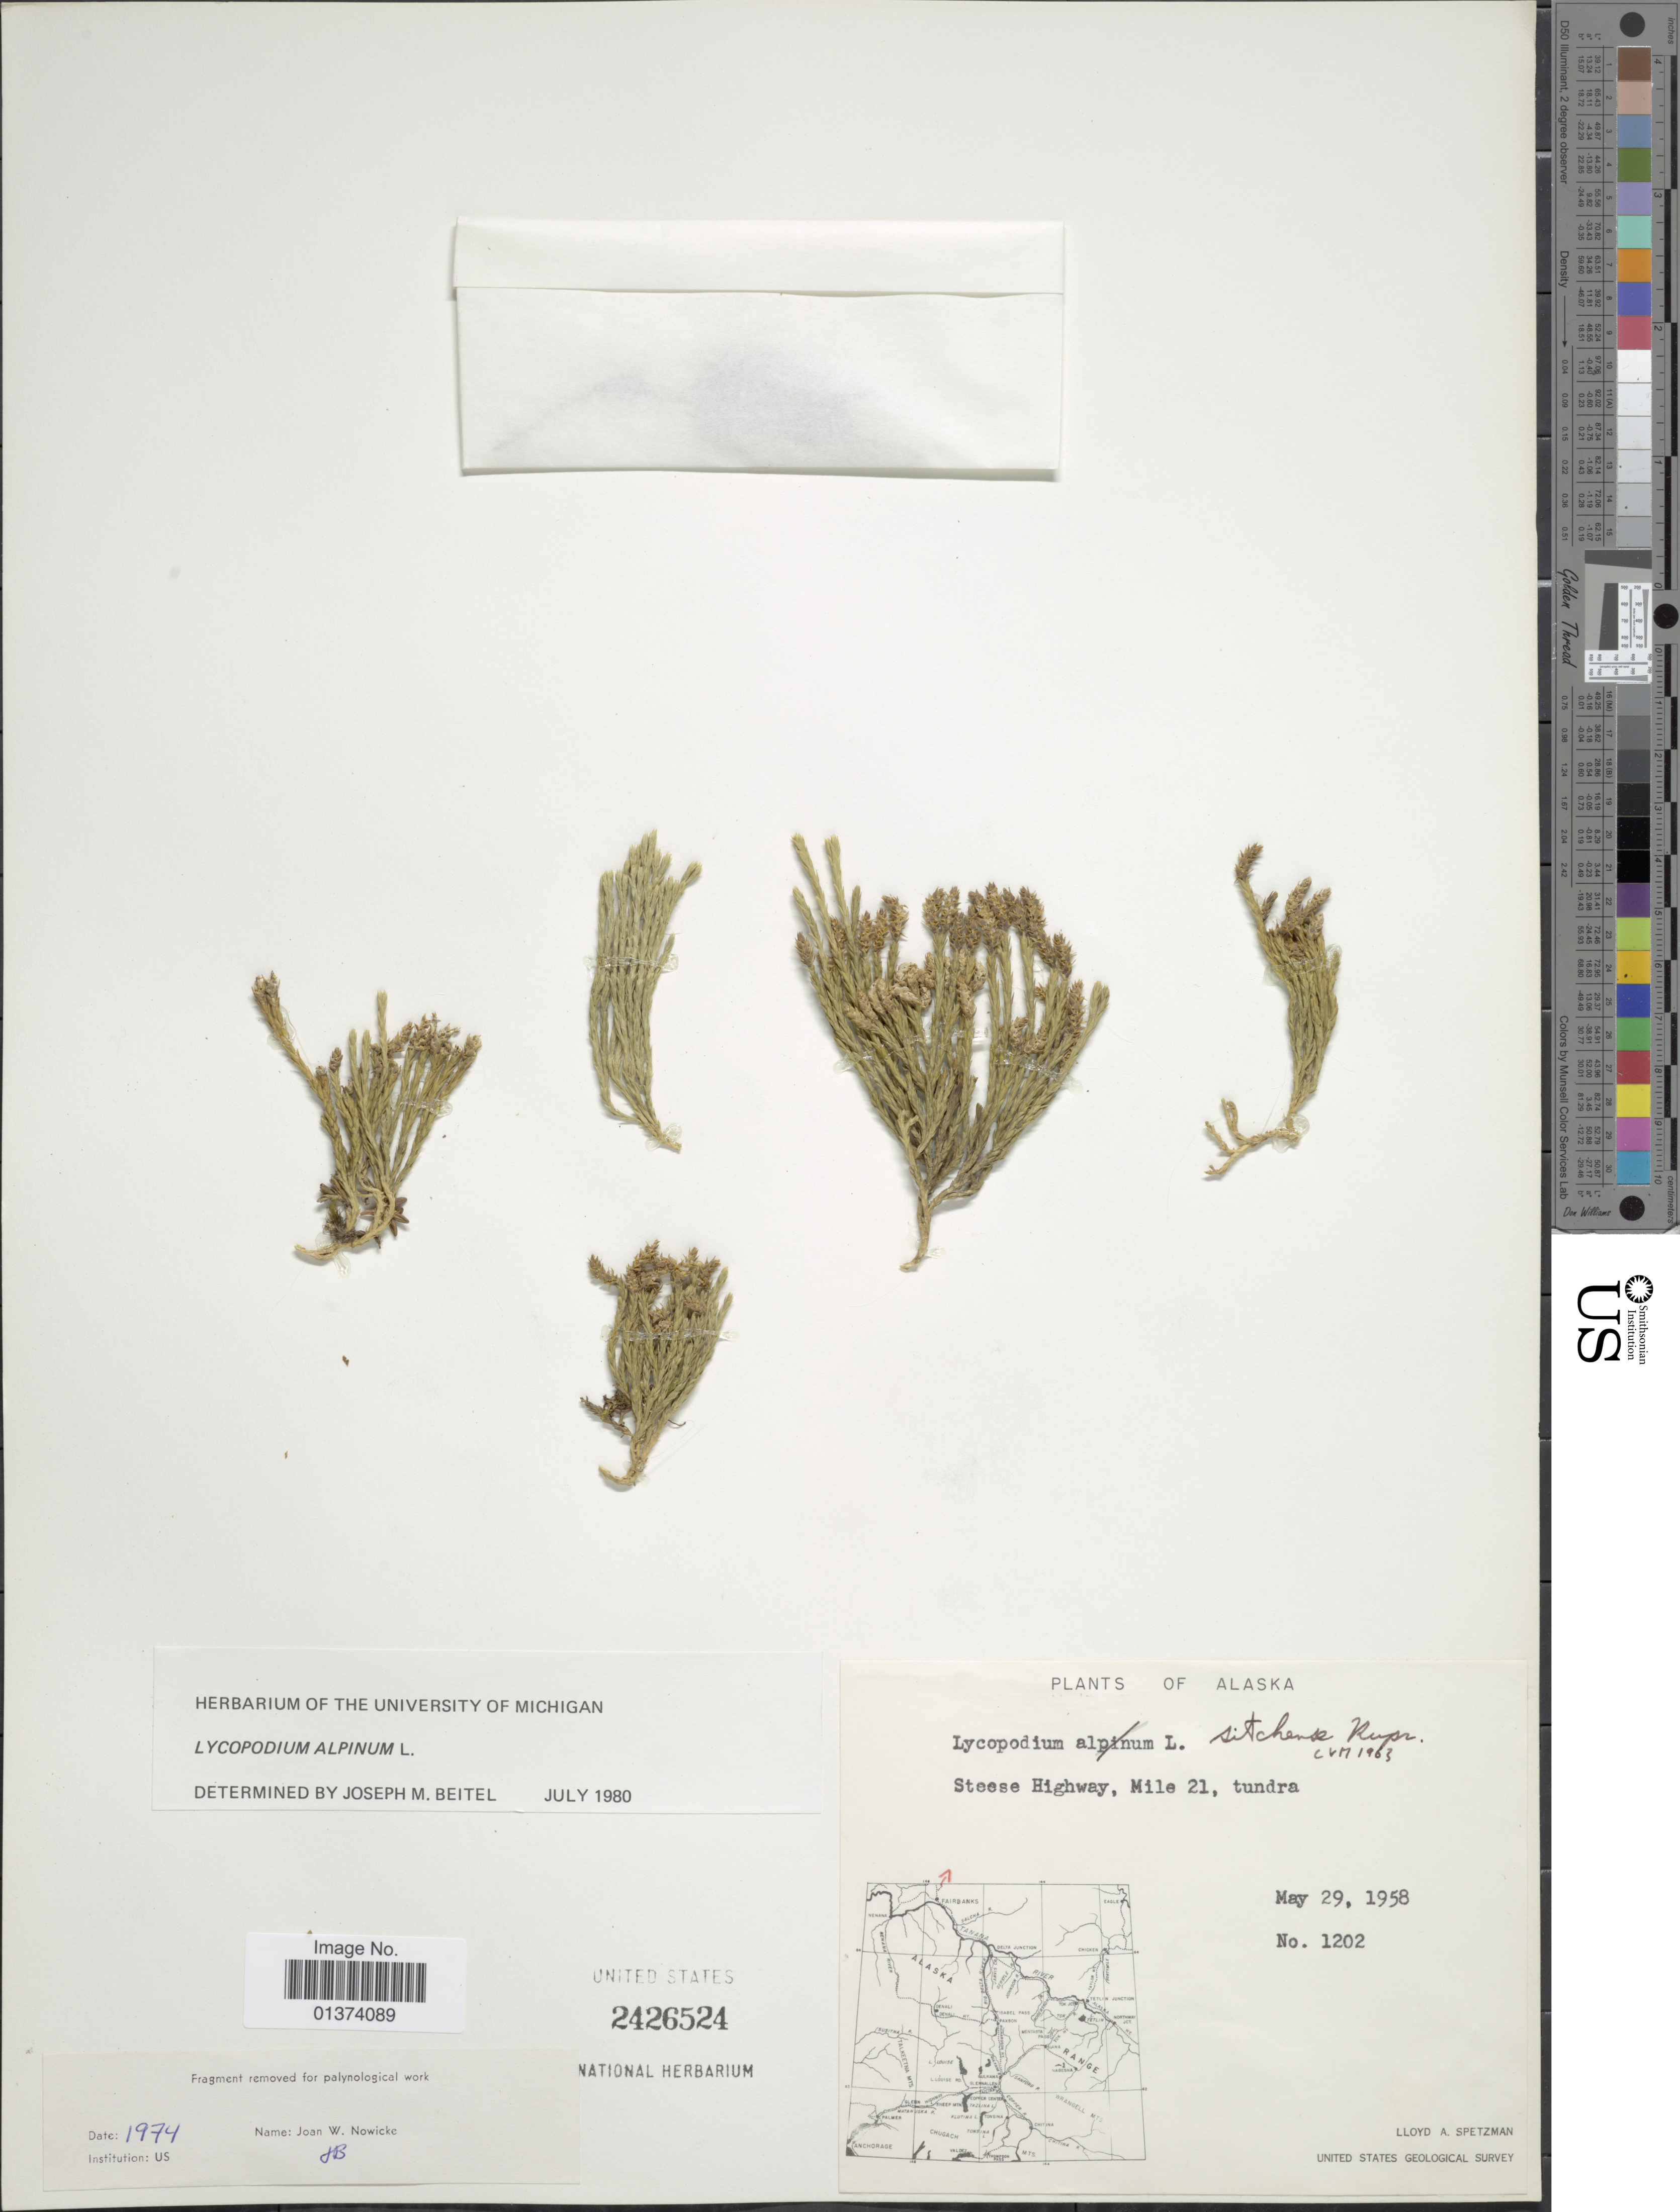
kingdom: Plantae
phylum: Tracheophyta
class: Lycopodiopsida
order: Lycopodiales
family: Lycopodiaceae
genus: Diphasiastrum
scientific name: Diphasiastrum alpinum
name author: (L.) Holub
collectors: L. Spetzman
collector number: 1202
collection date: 1958-05-29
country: United States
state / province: Alaska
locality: Steese Highway, Mile 21, tundra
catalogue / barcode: US 2426524